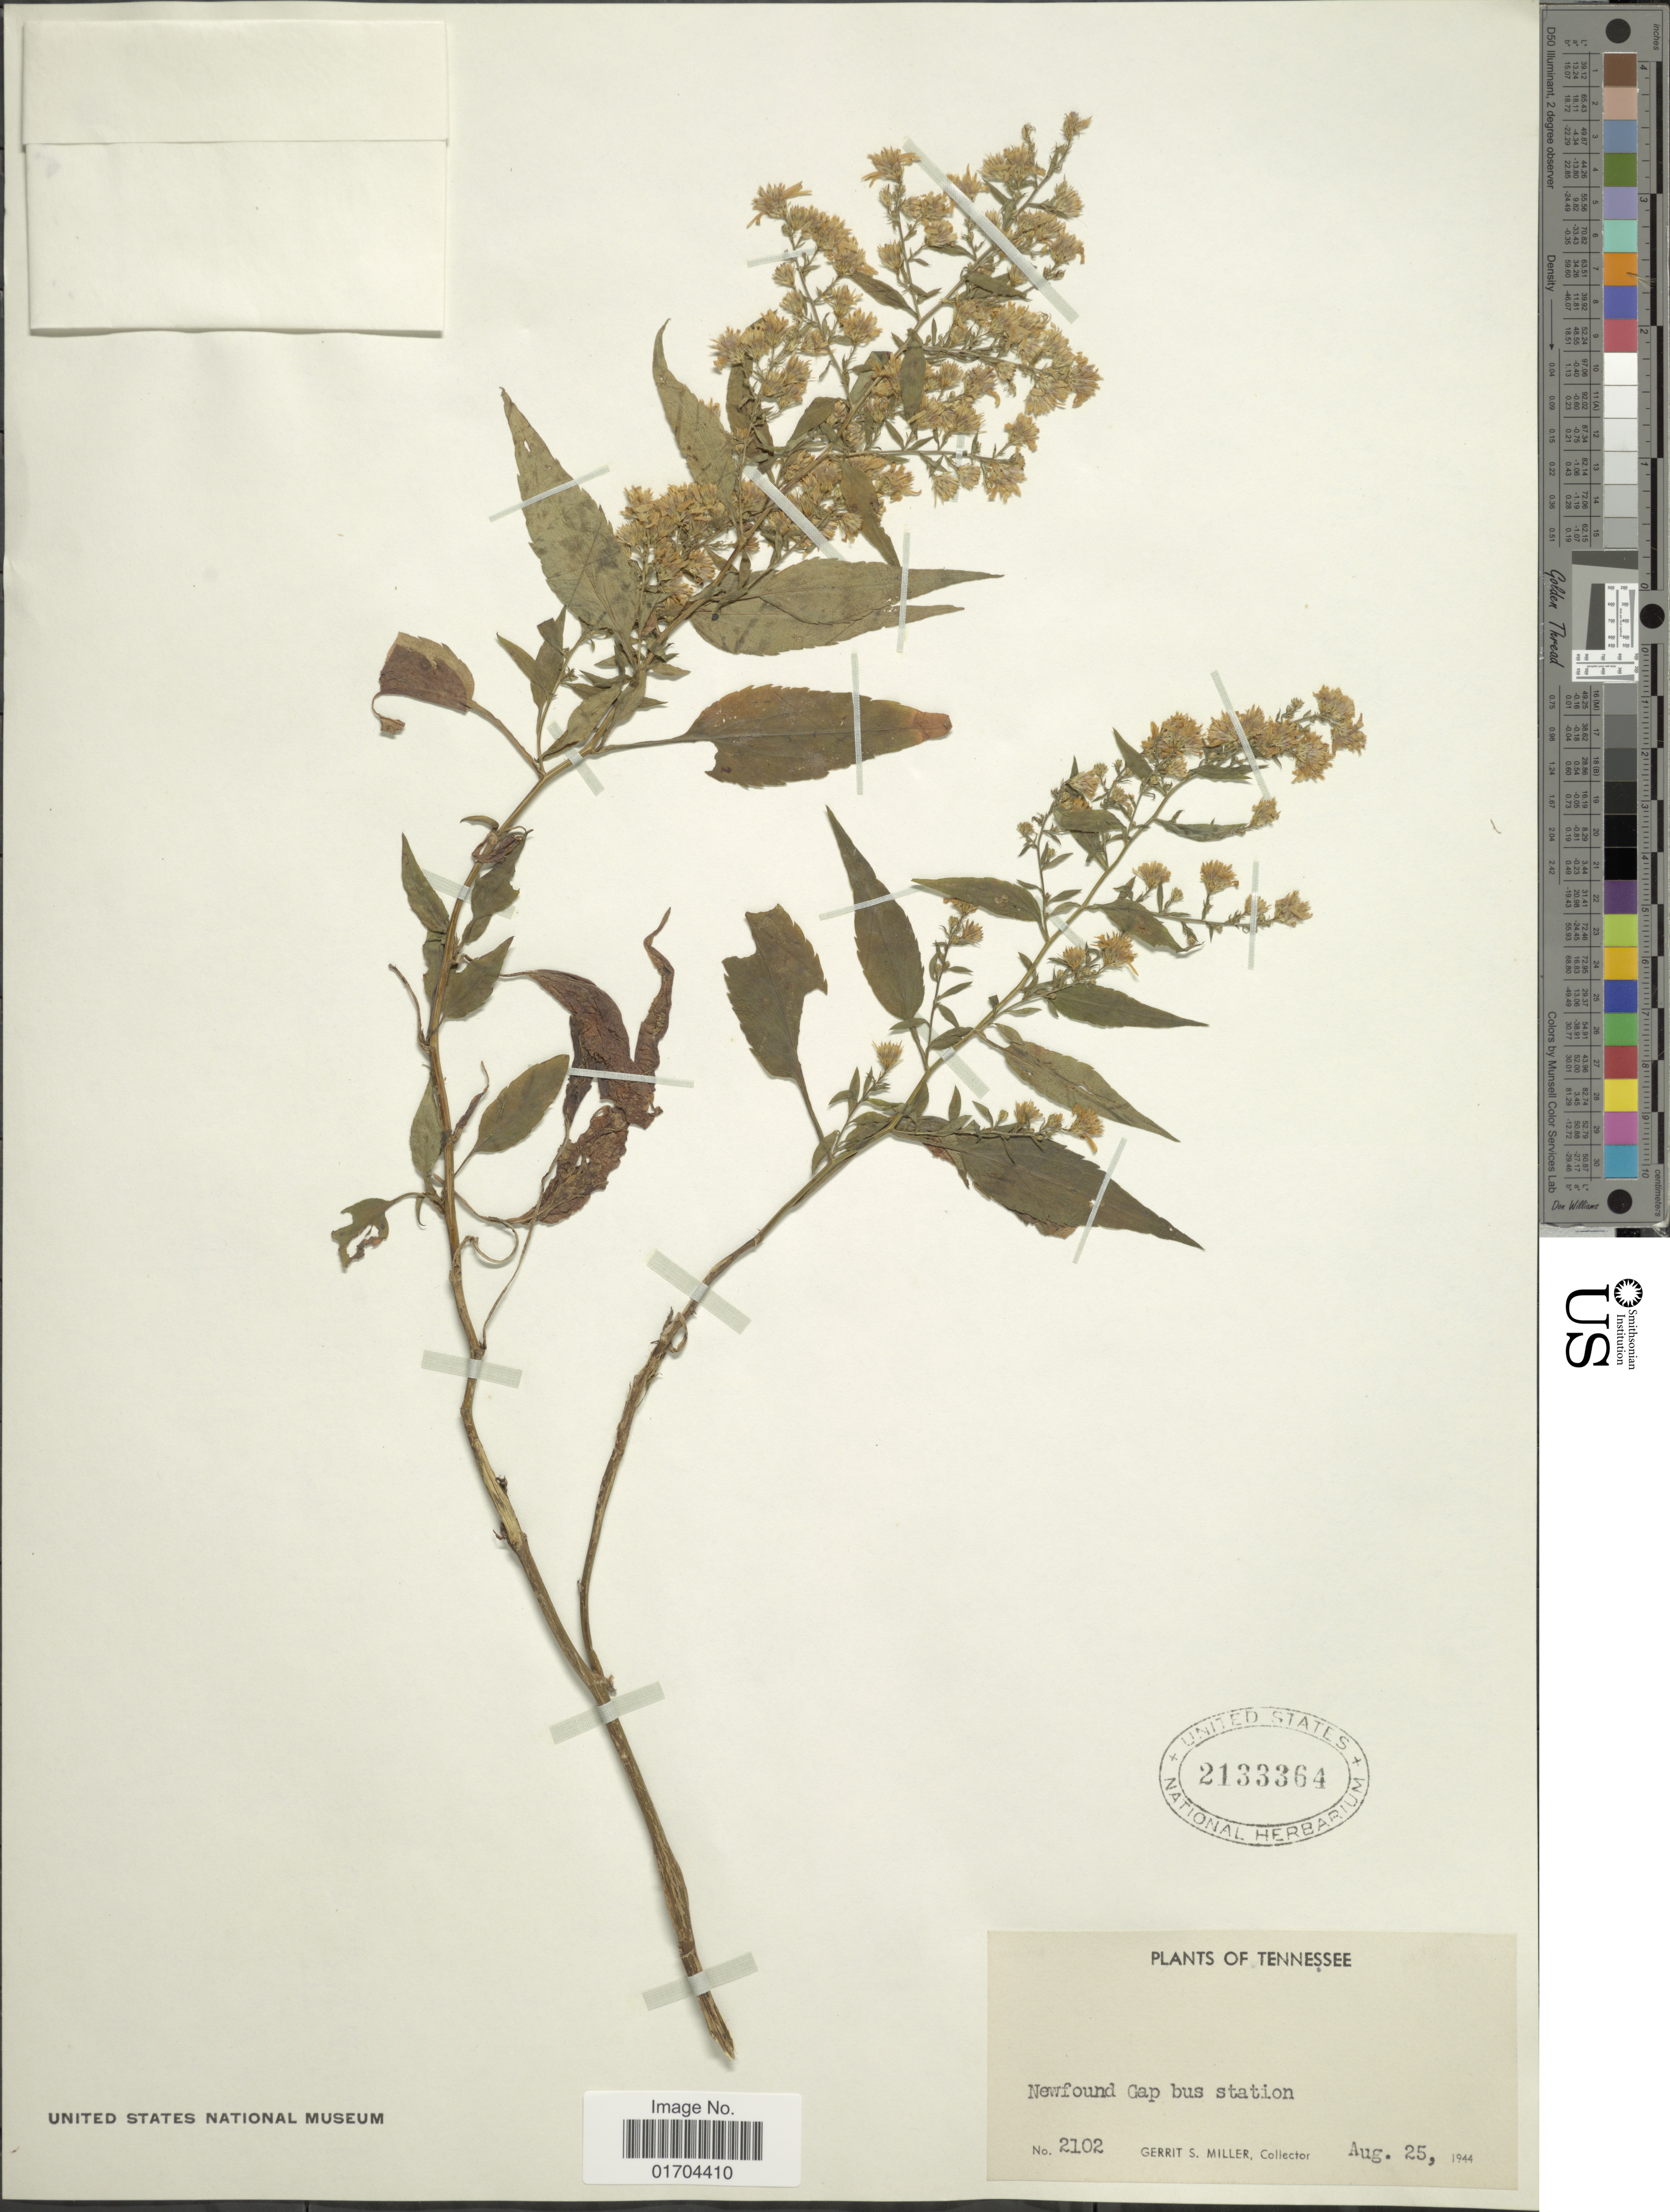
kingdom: Plantae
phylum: Tracheophyta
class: Magnoliopsida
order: Asterales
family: Asteraceae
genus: Symphyotrichum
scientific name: Symphyotrichum sp.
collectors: G. S. Miller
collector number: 2102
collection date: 1944-08-25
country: United States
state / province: Tennessee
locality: Newfound Gap bus station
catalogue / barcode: US 2133364